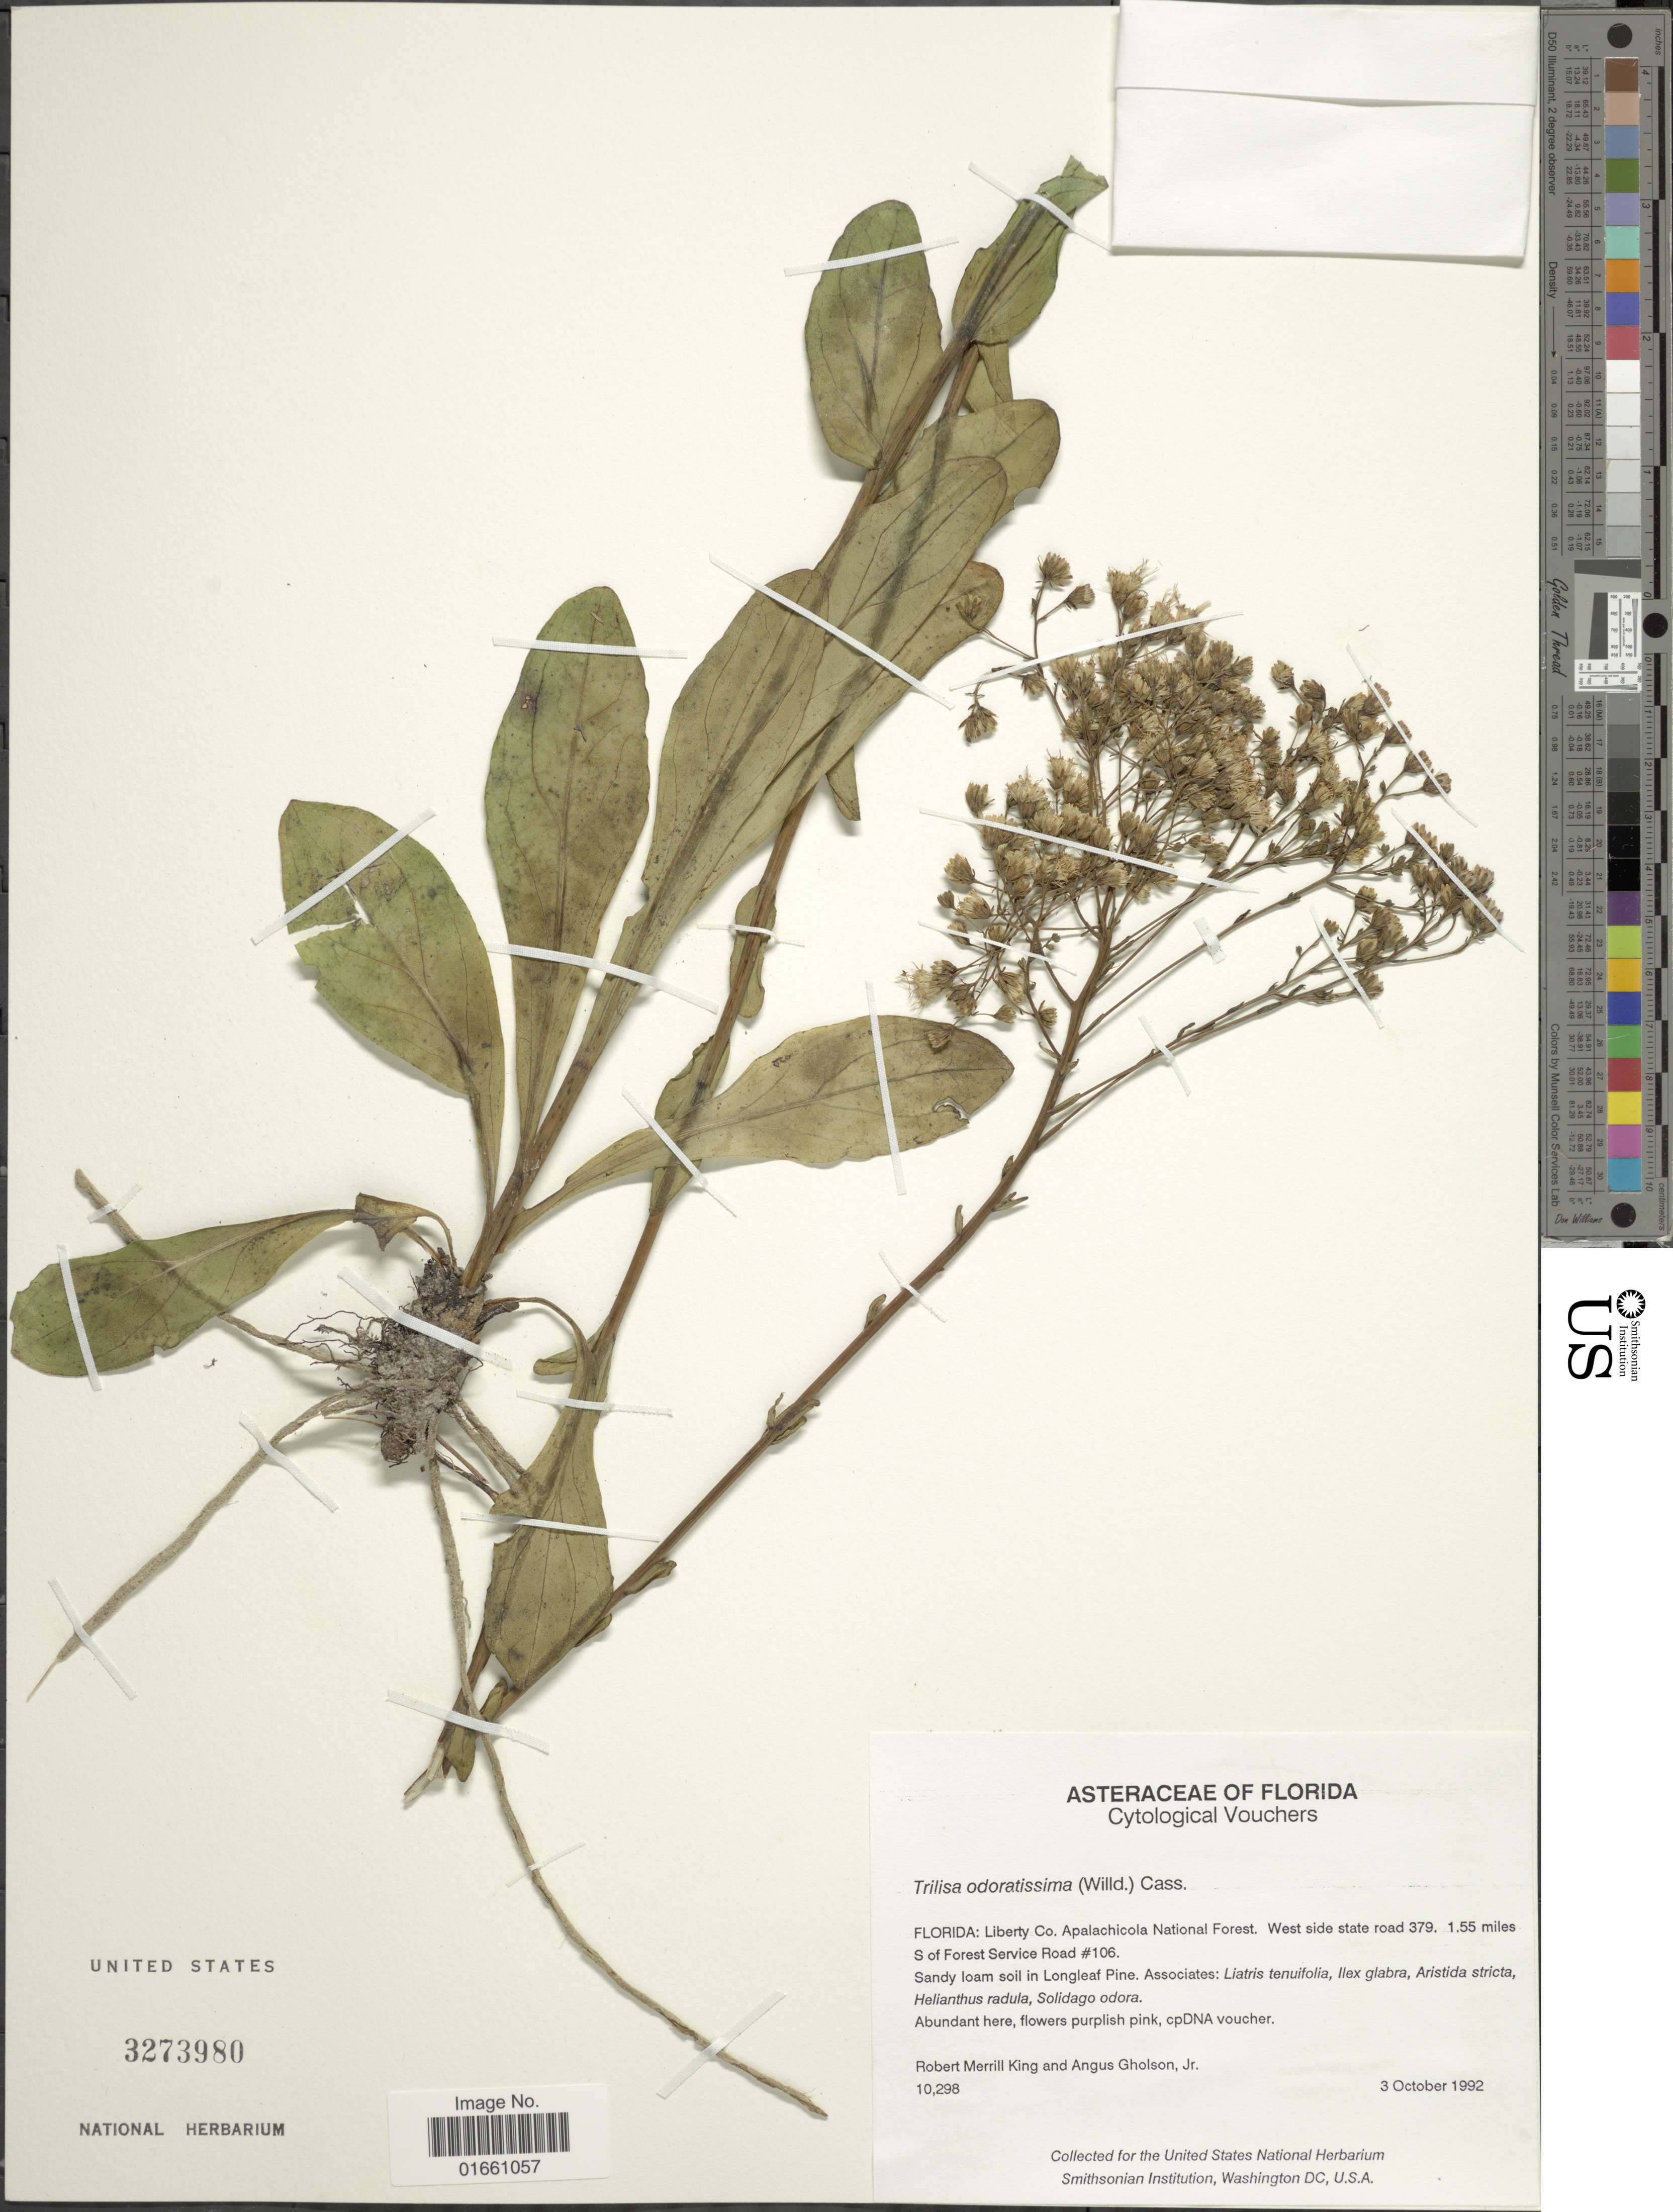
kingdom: Plantae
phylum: Tracheophyta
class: Magnoliopsida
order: Asterales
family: Asteraceae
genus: Trilisa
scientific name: Trilisa odoratissima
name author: (J.F. Gmel.) Cass.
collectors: R. M. King & A. Gholson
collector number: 10298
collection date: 1992-10-03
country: United States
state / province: Florida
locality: Liberty Co. Apalachicola National Forest. West side state road 379, 1.55 miles S of Forest Service Road 379, 1.55 miles S of Forest Service Road #106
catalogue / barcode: US 3273980